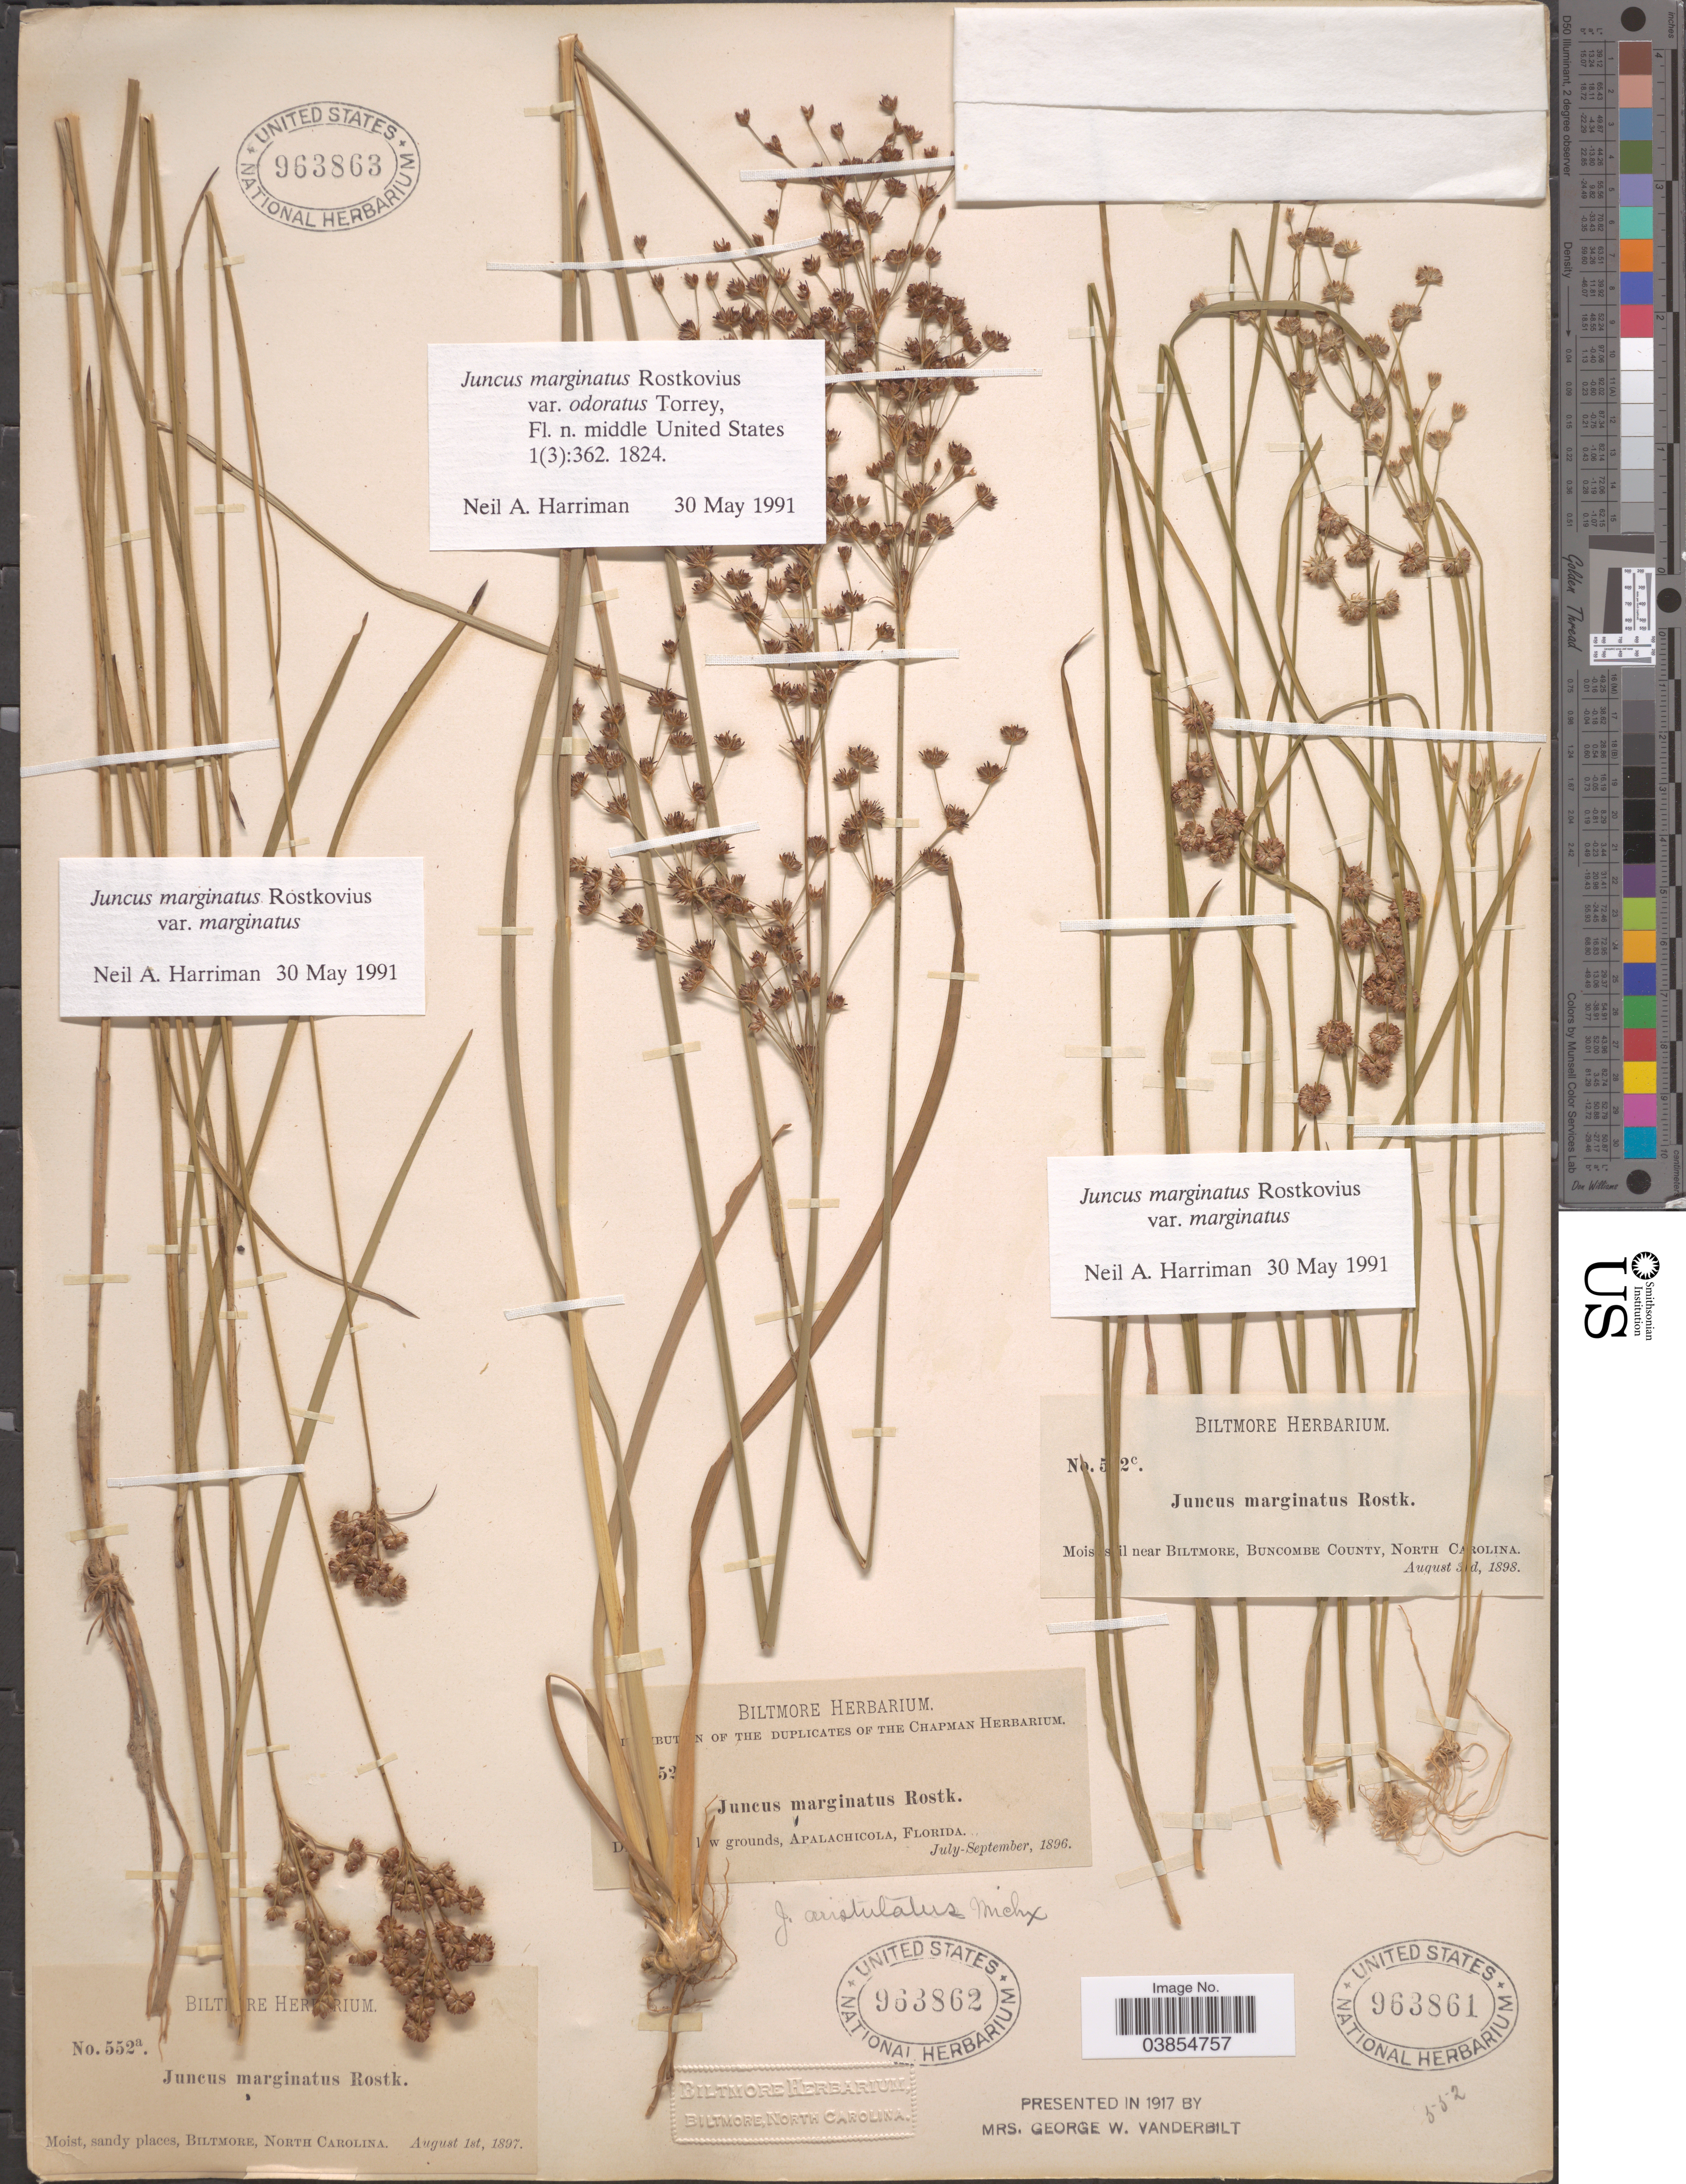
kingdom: Plantae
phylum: Tracheophyta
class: Liliopsida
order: Poales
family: Juncaceae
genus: Juncus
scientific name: Juncus marginatus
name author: Rostk.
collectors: ex herb. Biltmore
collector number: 552a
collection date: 1897-08-01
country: United States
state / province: North Carolina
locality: Moist, sandy places, Biltmore.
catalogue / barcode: US 963863-3